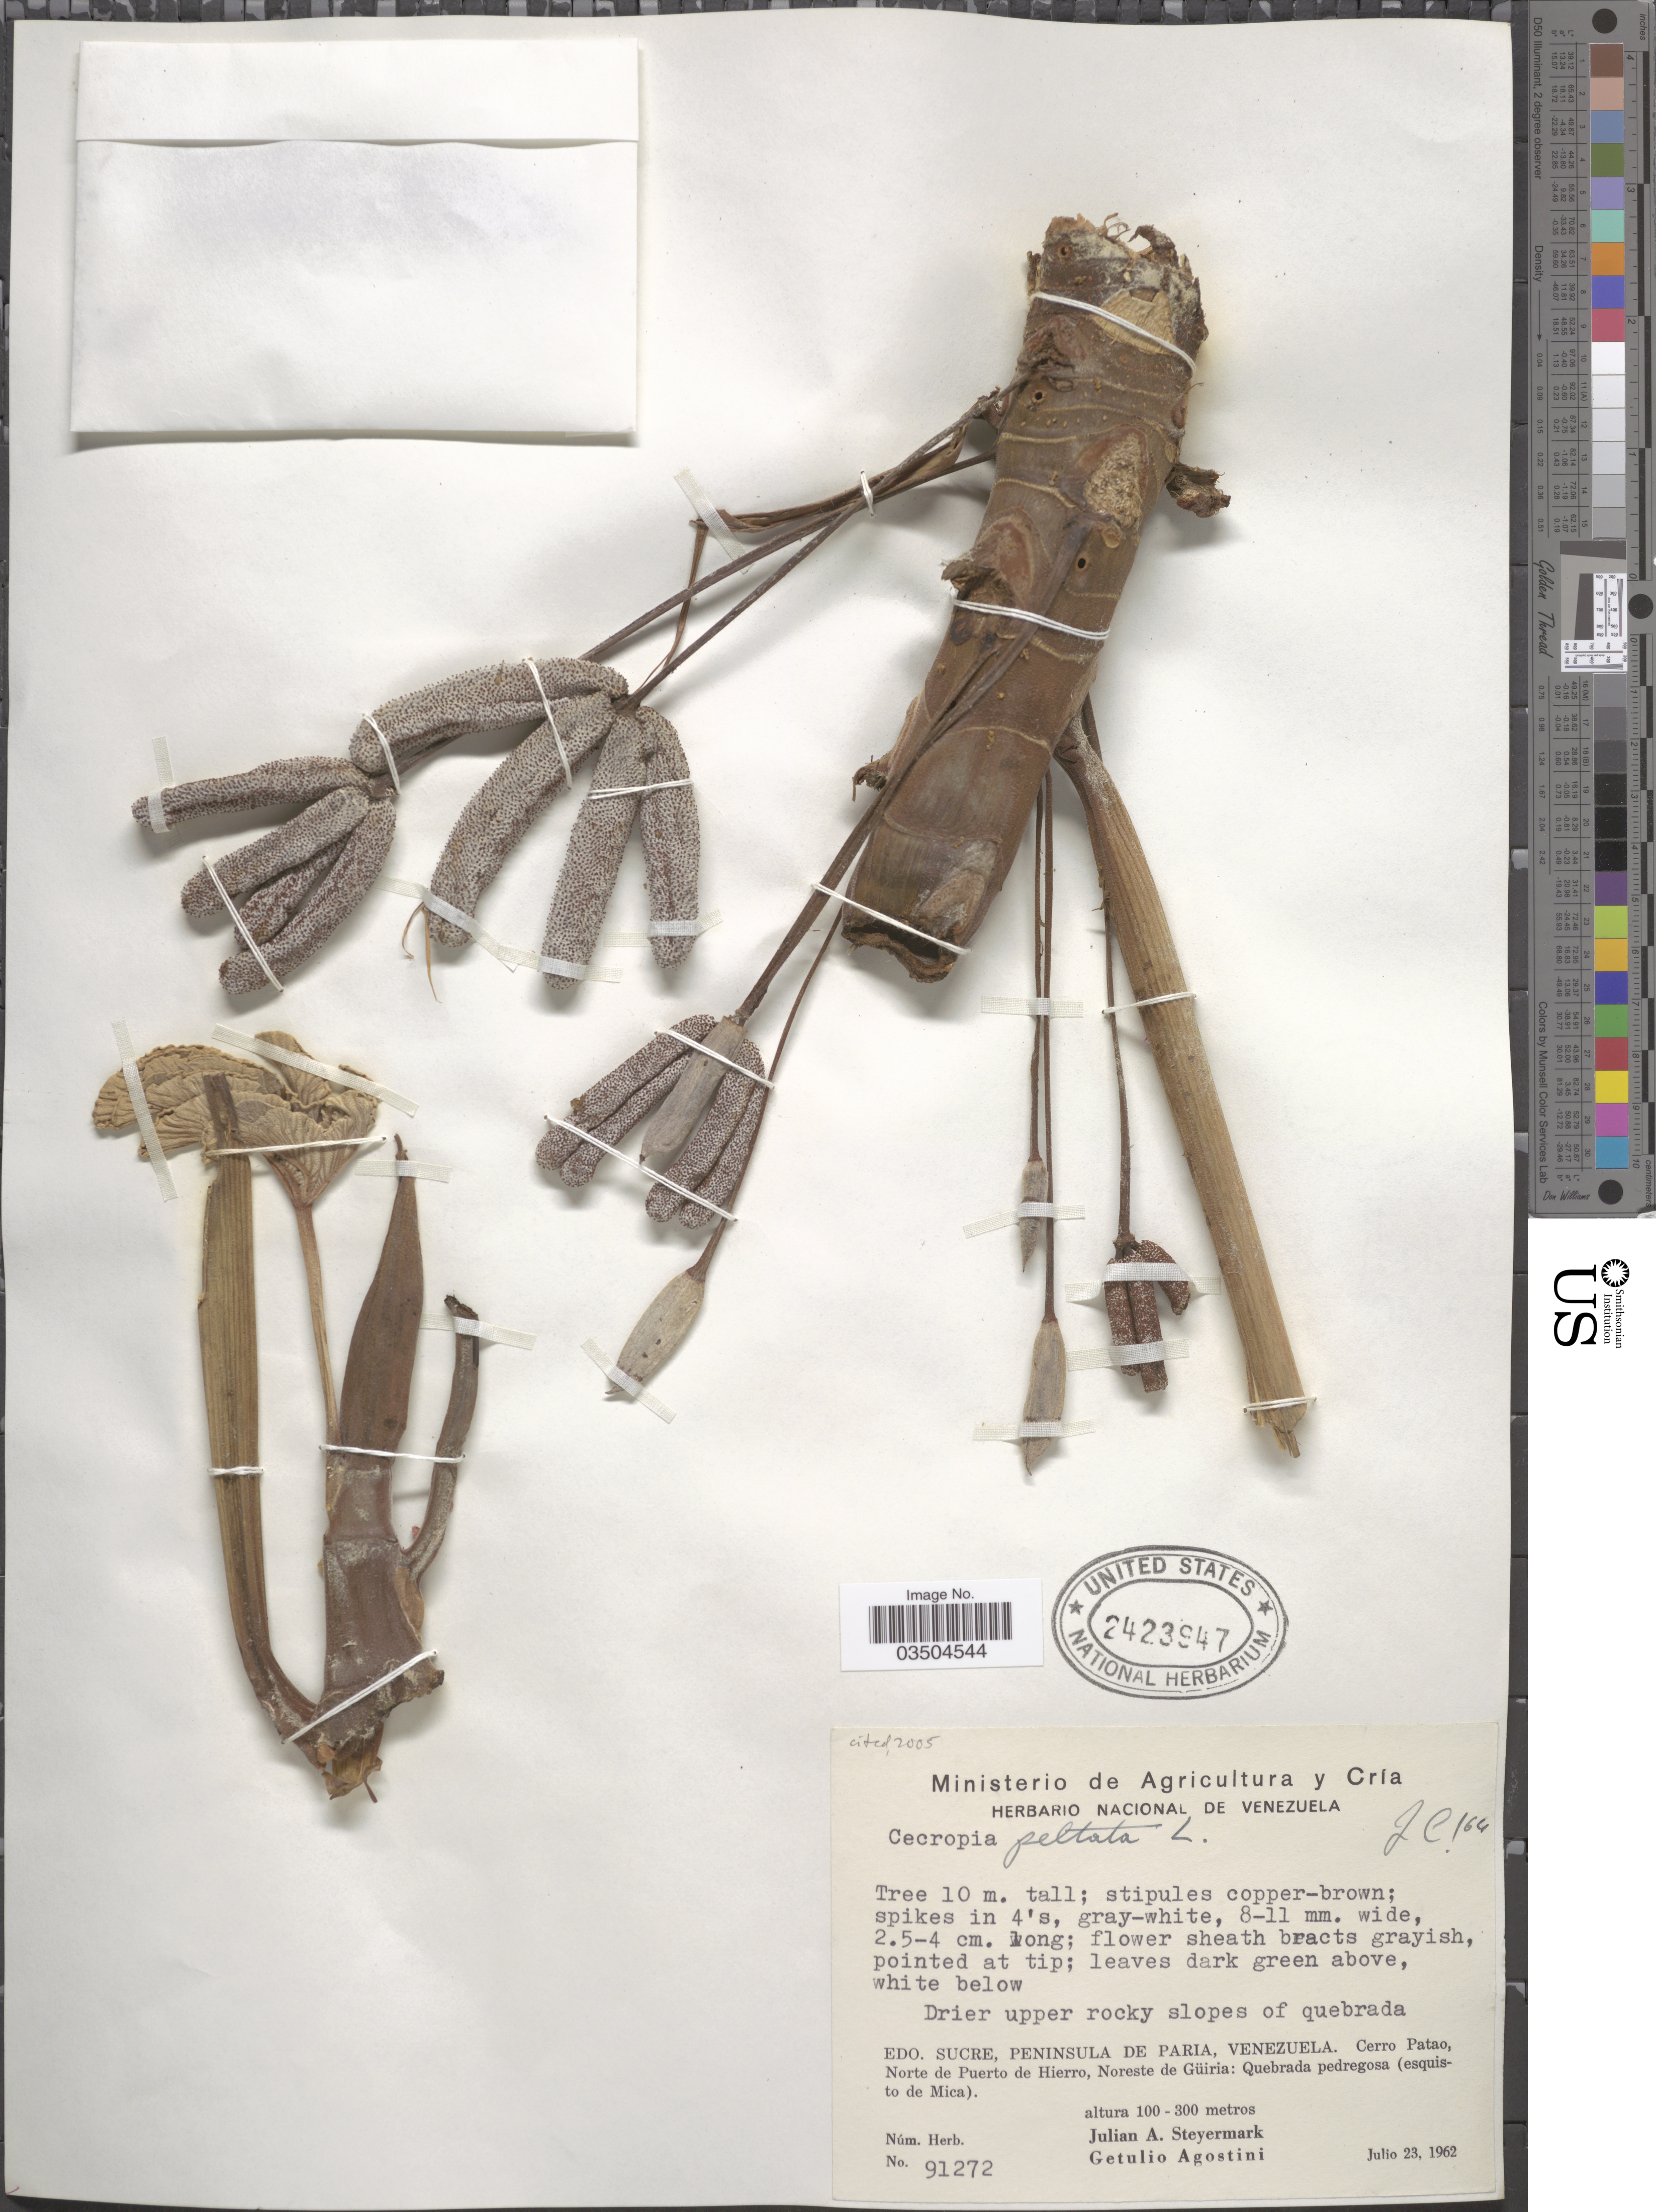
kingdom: Plantae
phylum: Tracheophyta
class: Magnoliopsida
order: Rosales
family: Urticaceae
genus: Cecropia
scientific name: Cecropia peltata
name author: L.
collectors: J. Steyermark & G. Agostini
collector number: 91272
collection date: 1962-07-23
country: Venezuela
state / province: Sucre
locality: Drier upper rocky slopes of quebrada. Peninsula de Paria. Cerro Patao, Norte de Puerto de Hierro, Noreste de Güira: Quebrada pedregosa (esquisto de Mica).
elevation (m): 100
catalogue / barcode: US 2423947